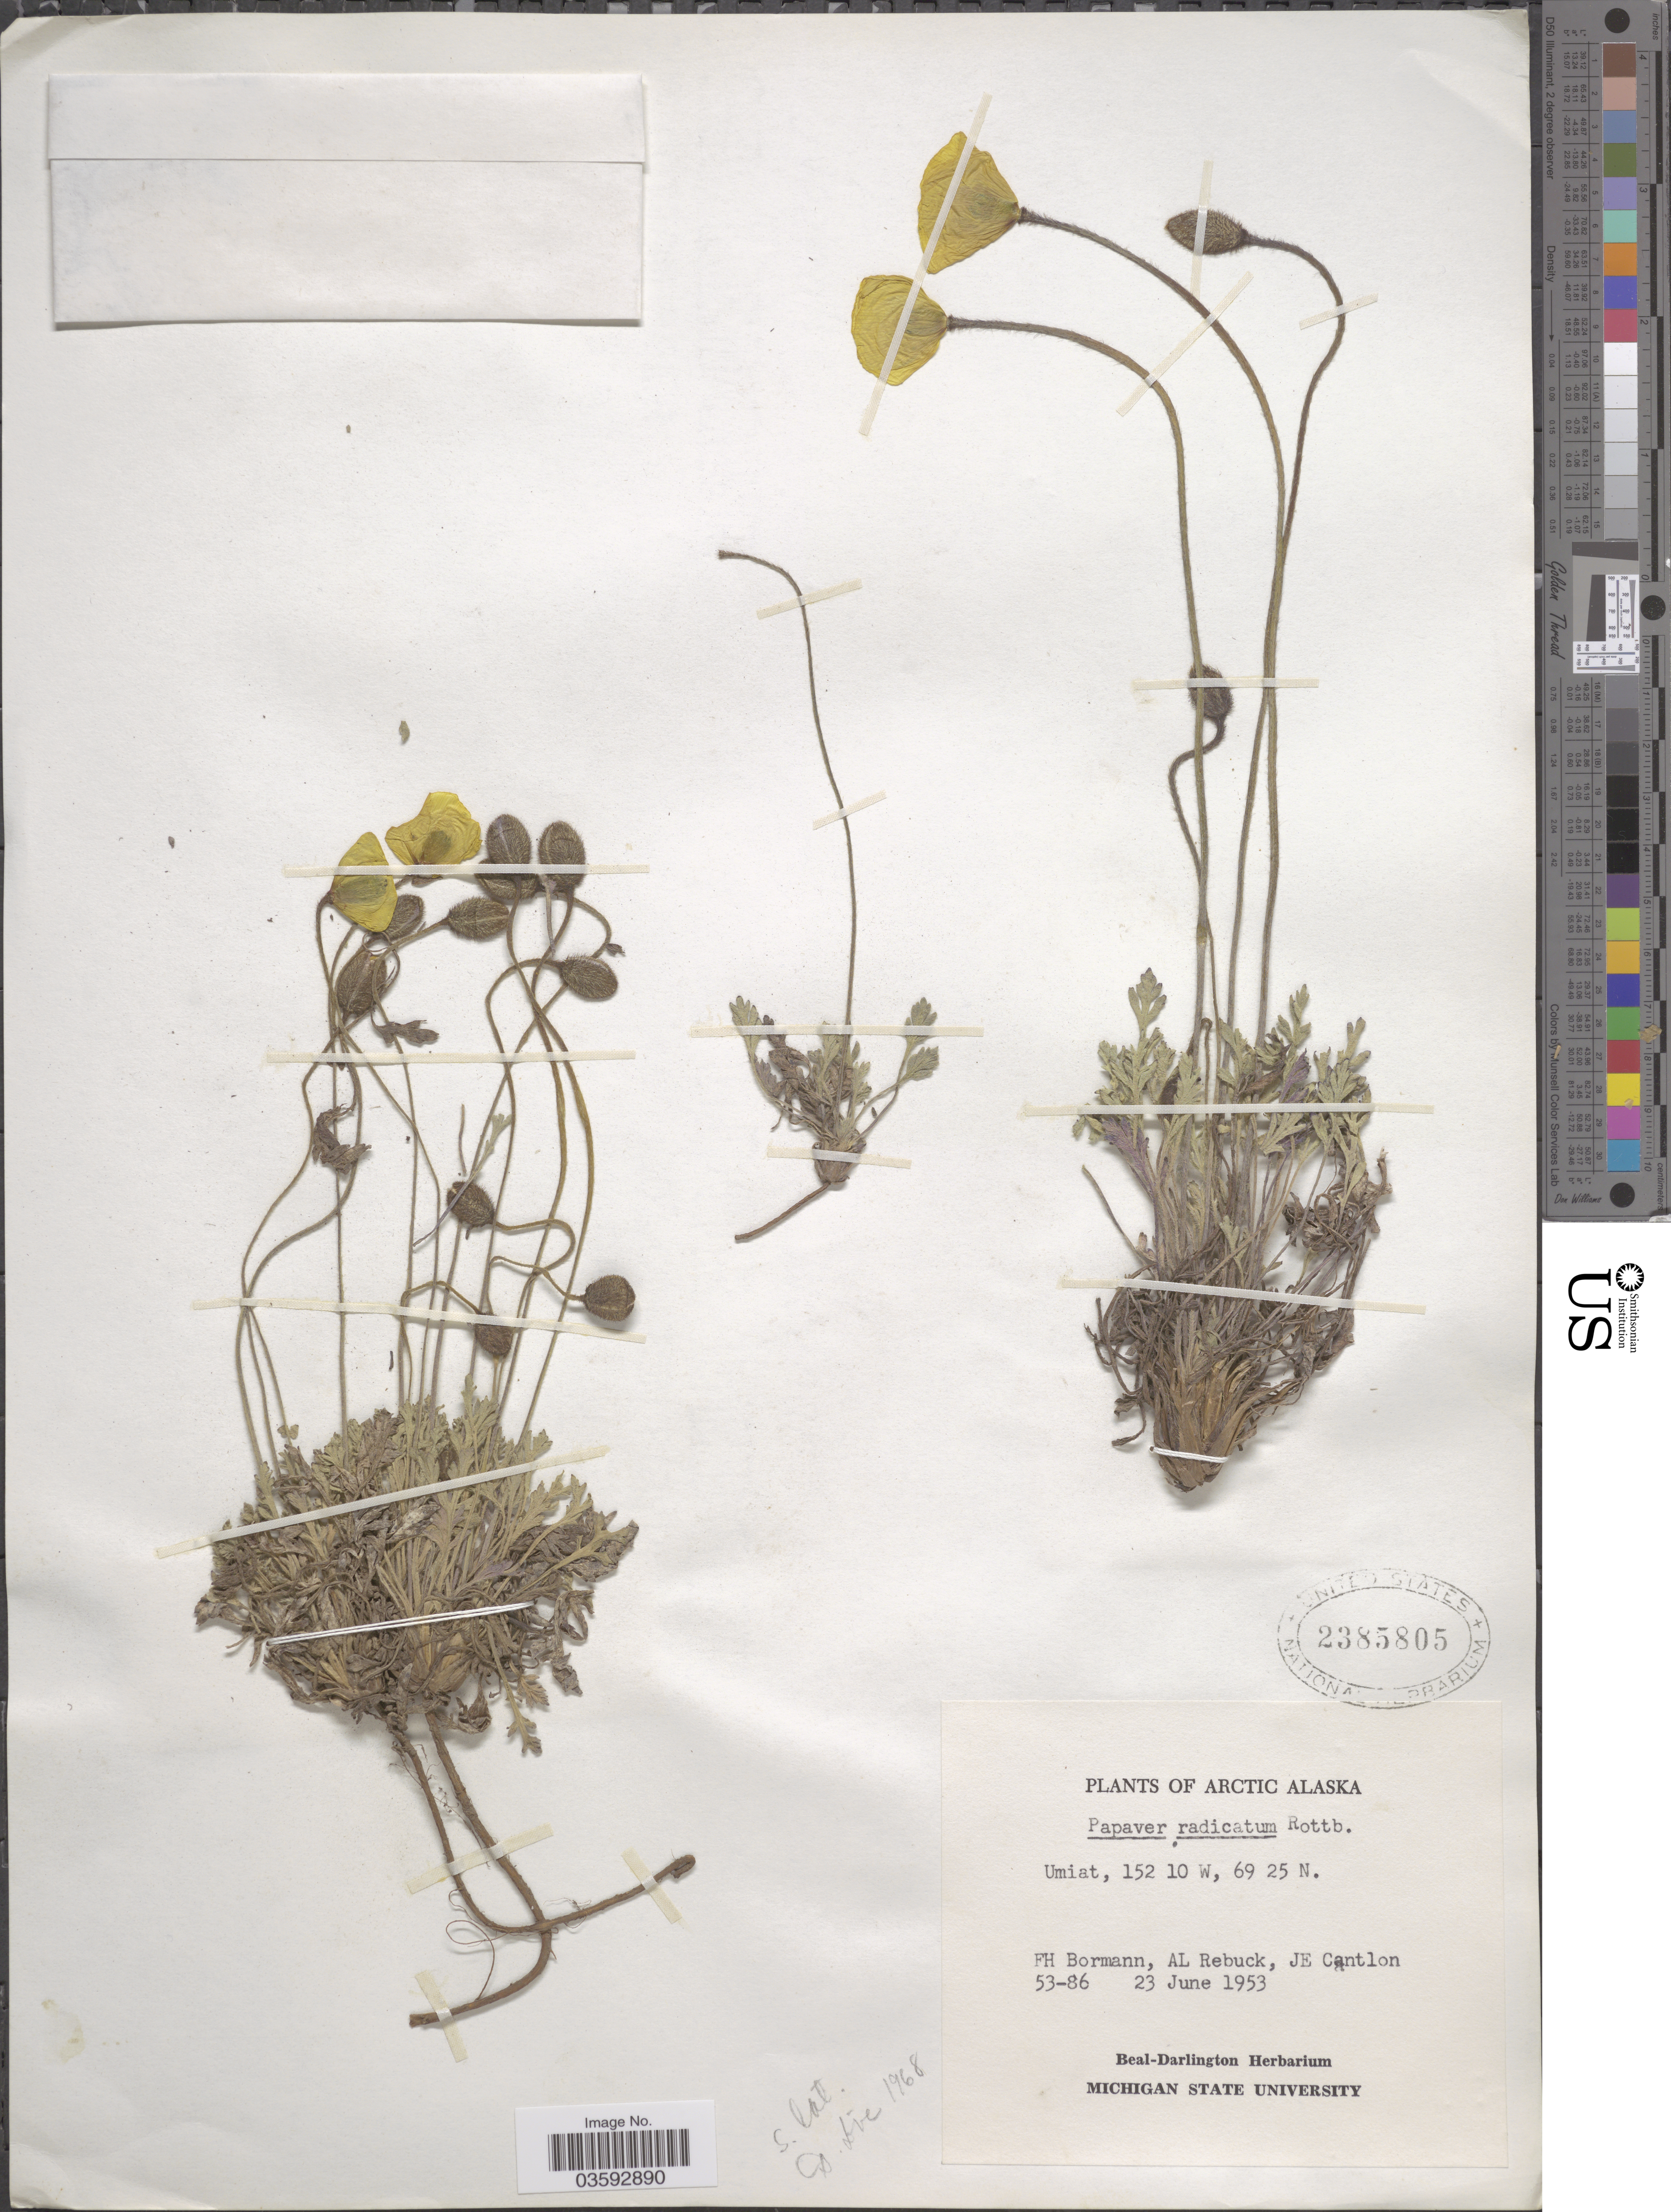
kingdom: Plantae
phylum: Tracheophyta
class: Magnoliopsida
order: Ranunculales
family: Papaveraceae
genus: Papaver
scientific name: Papaver radicatum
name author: Rottb.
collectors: F. Bormann, A. Rebuck & J. Cantlon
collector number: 53-86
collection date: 1953-06-23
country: United States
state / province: Alaska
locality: Arctic Alaska. Umiat.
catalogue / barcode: US 2385805